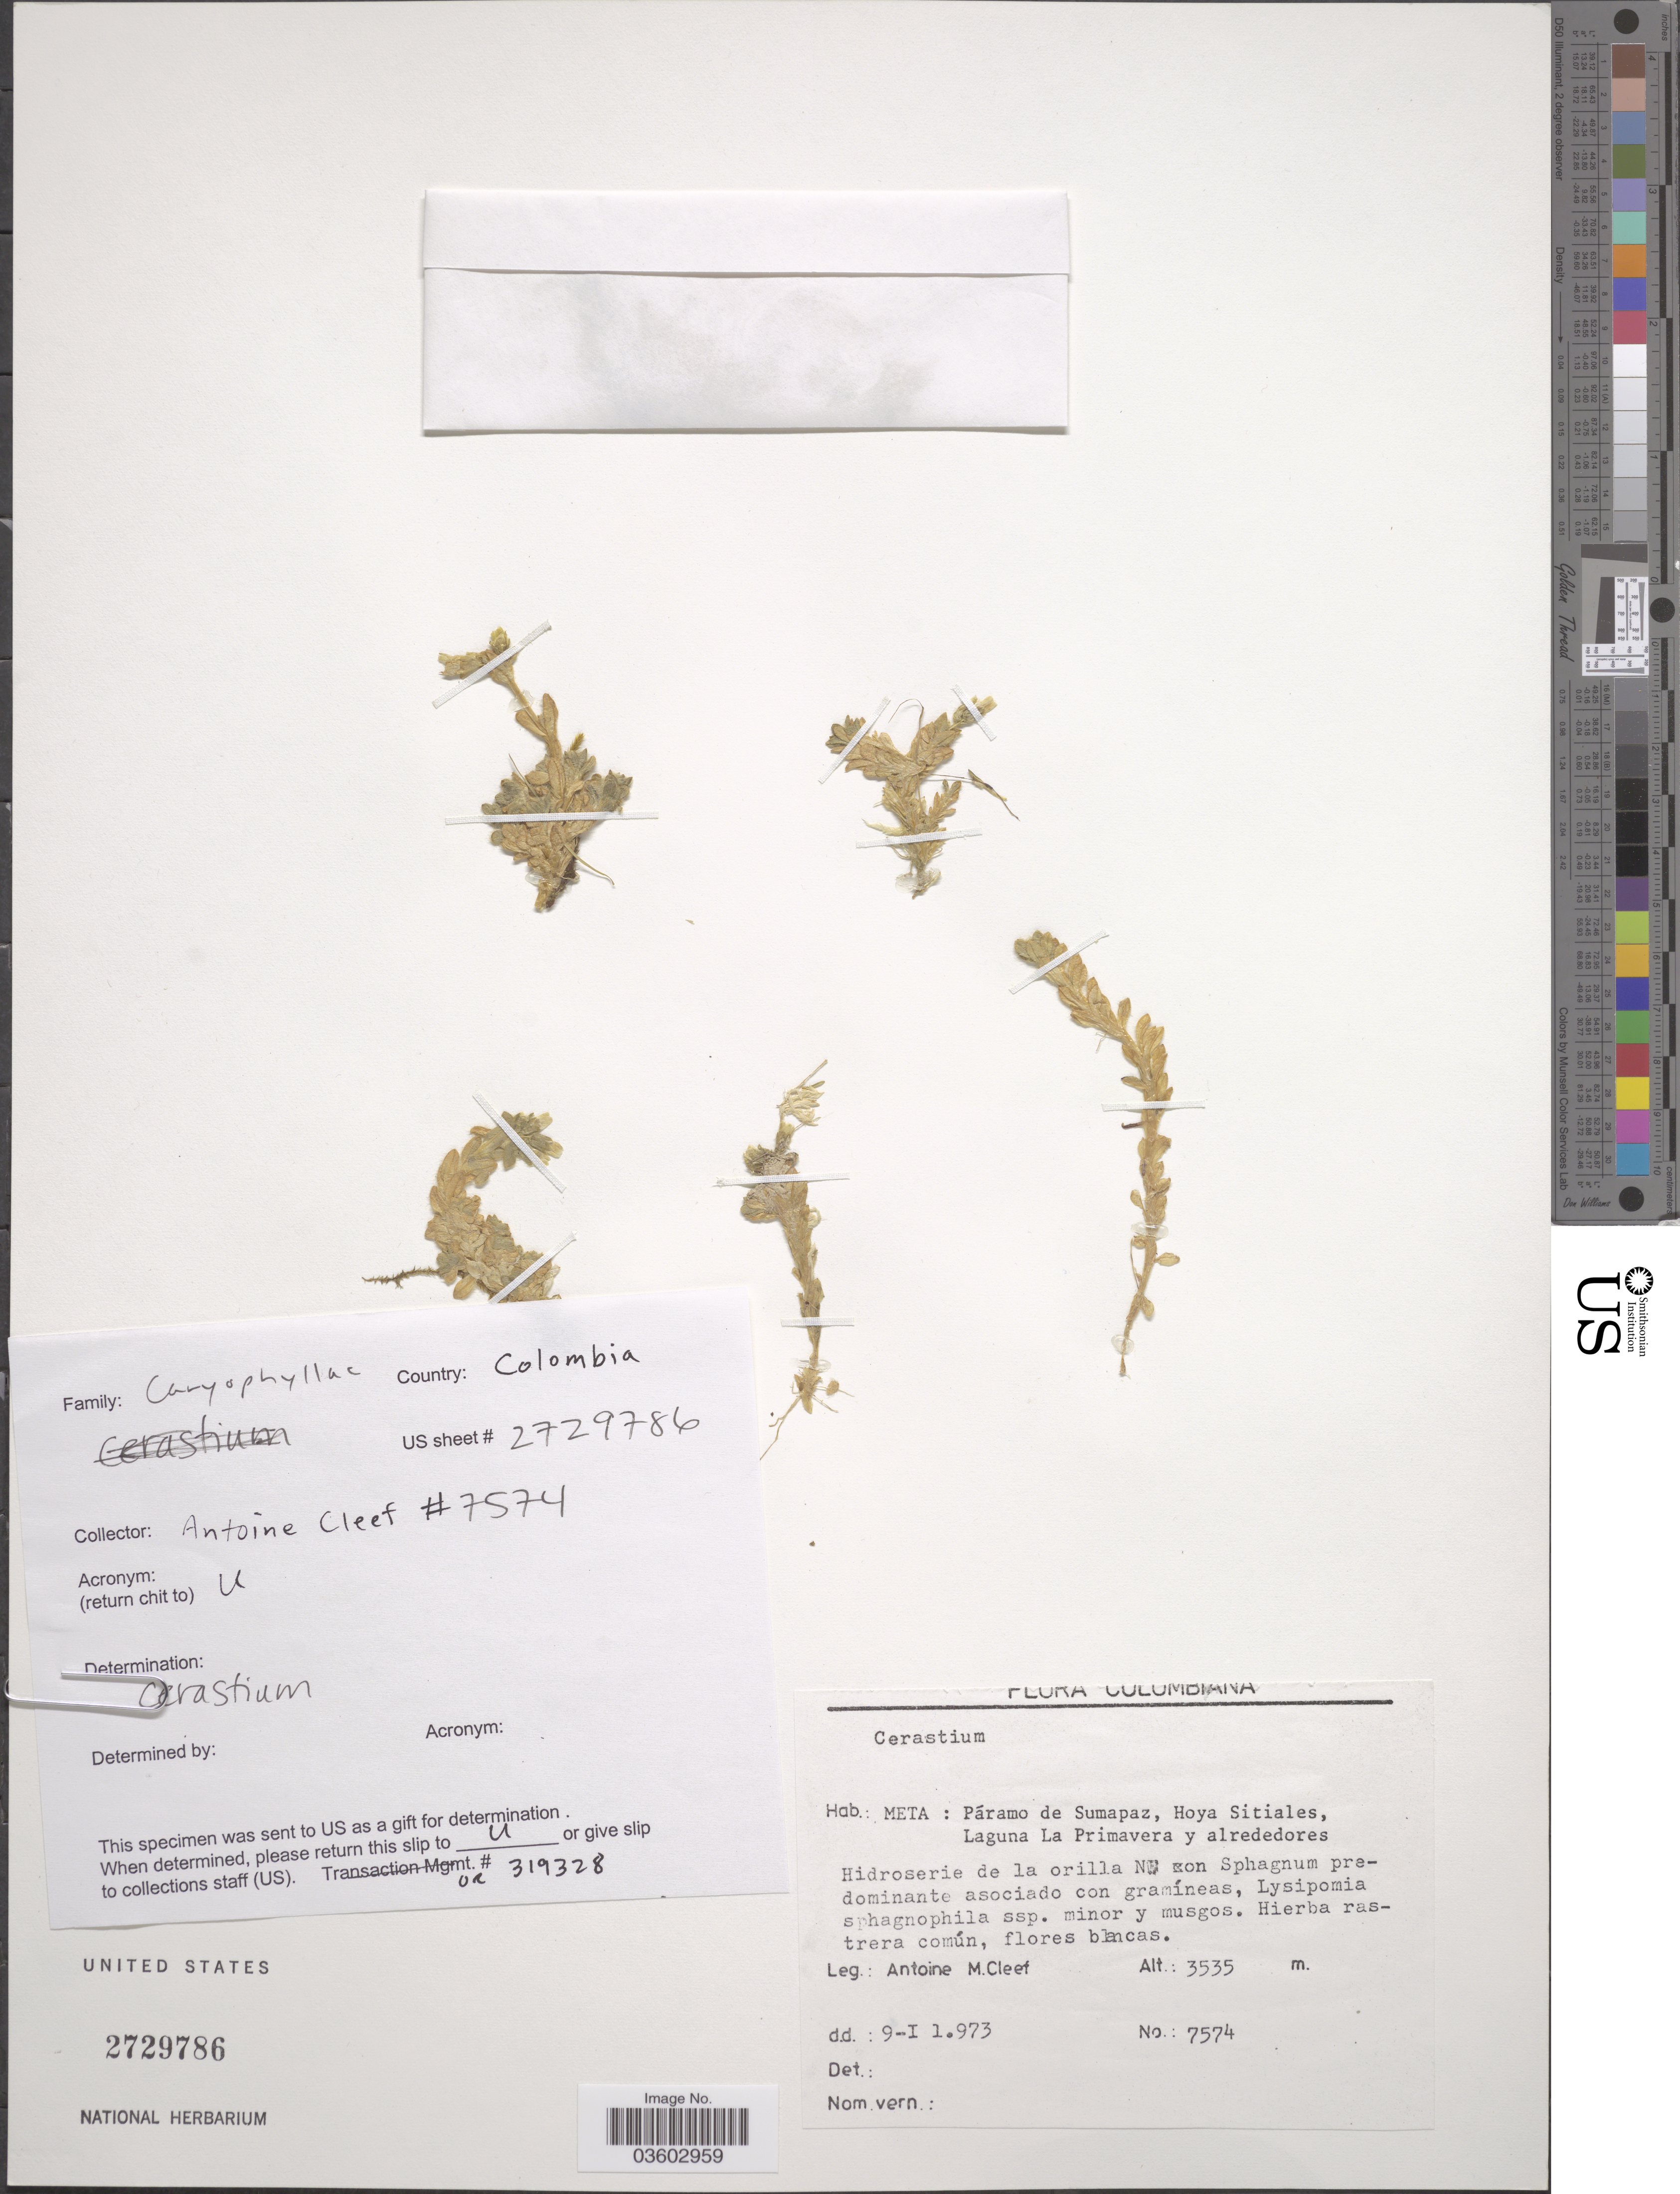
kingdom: Plantae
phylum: Tracheophyta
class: Magnoliopsida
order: Caryophyllales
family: Caryophyllaceae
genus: Cerastium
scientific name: Cerastium sp.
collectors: A. M. Cleef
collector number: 7574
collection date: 1973-01-09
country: Colombia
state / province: Meta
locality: Páramo de Sumapaz, Hoya Sitiales, Laguna La Primavera y alrededores. Hidroserie de la orilla NW on Sphagnum.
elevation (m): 3535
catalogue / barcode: US 2729786